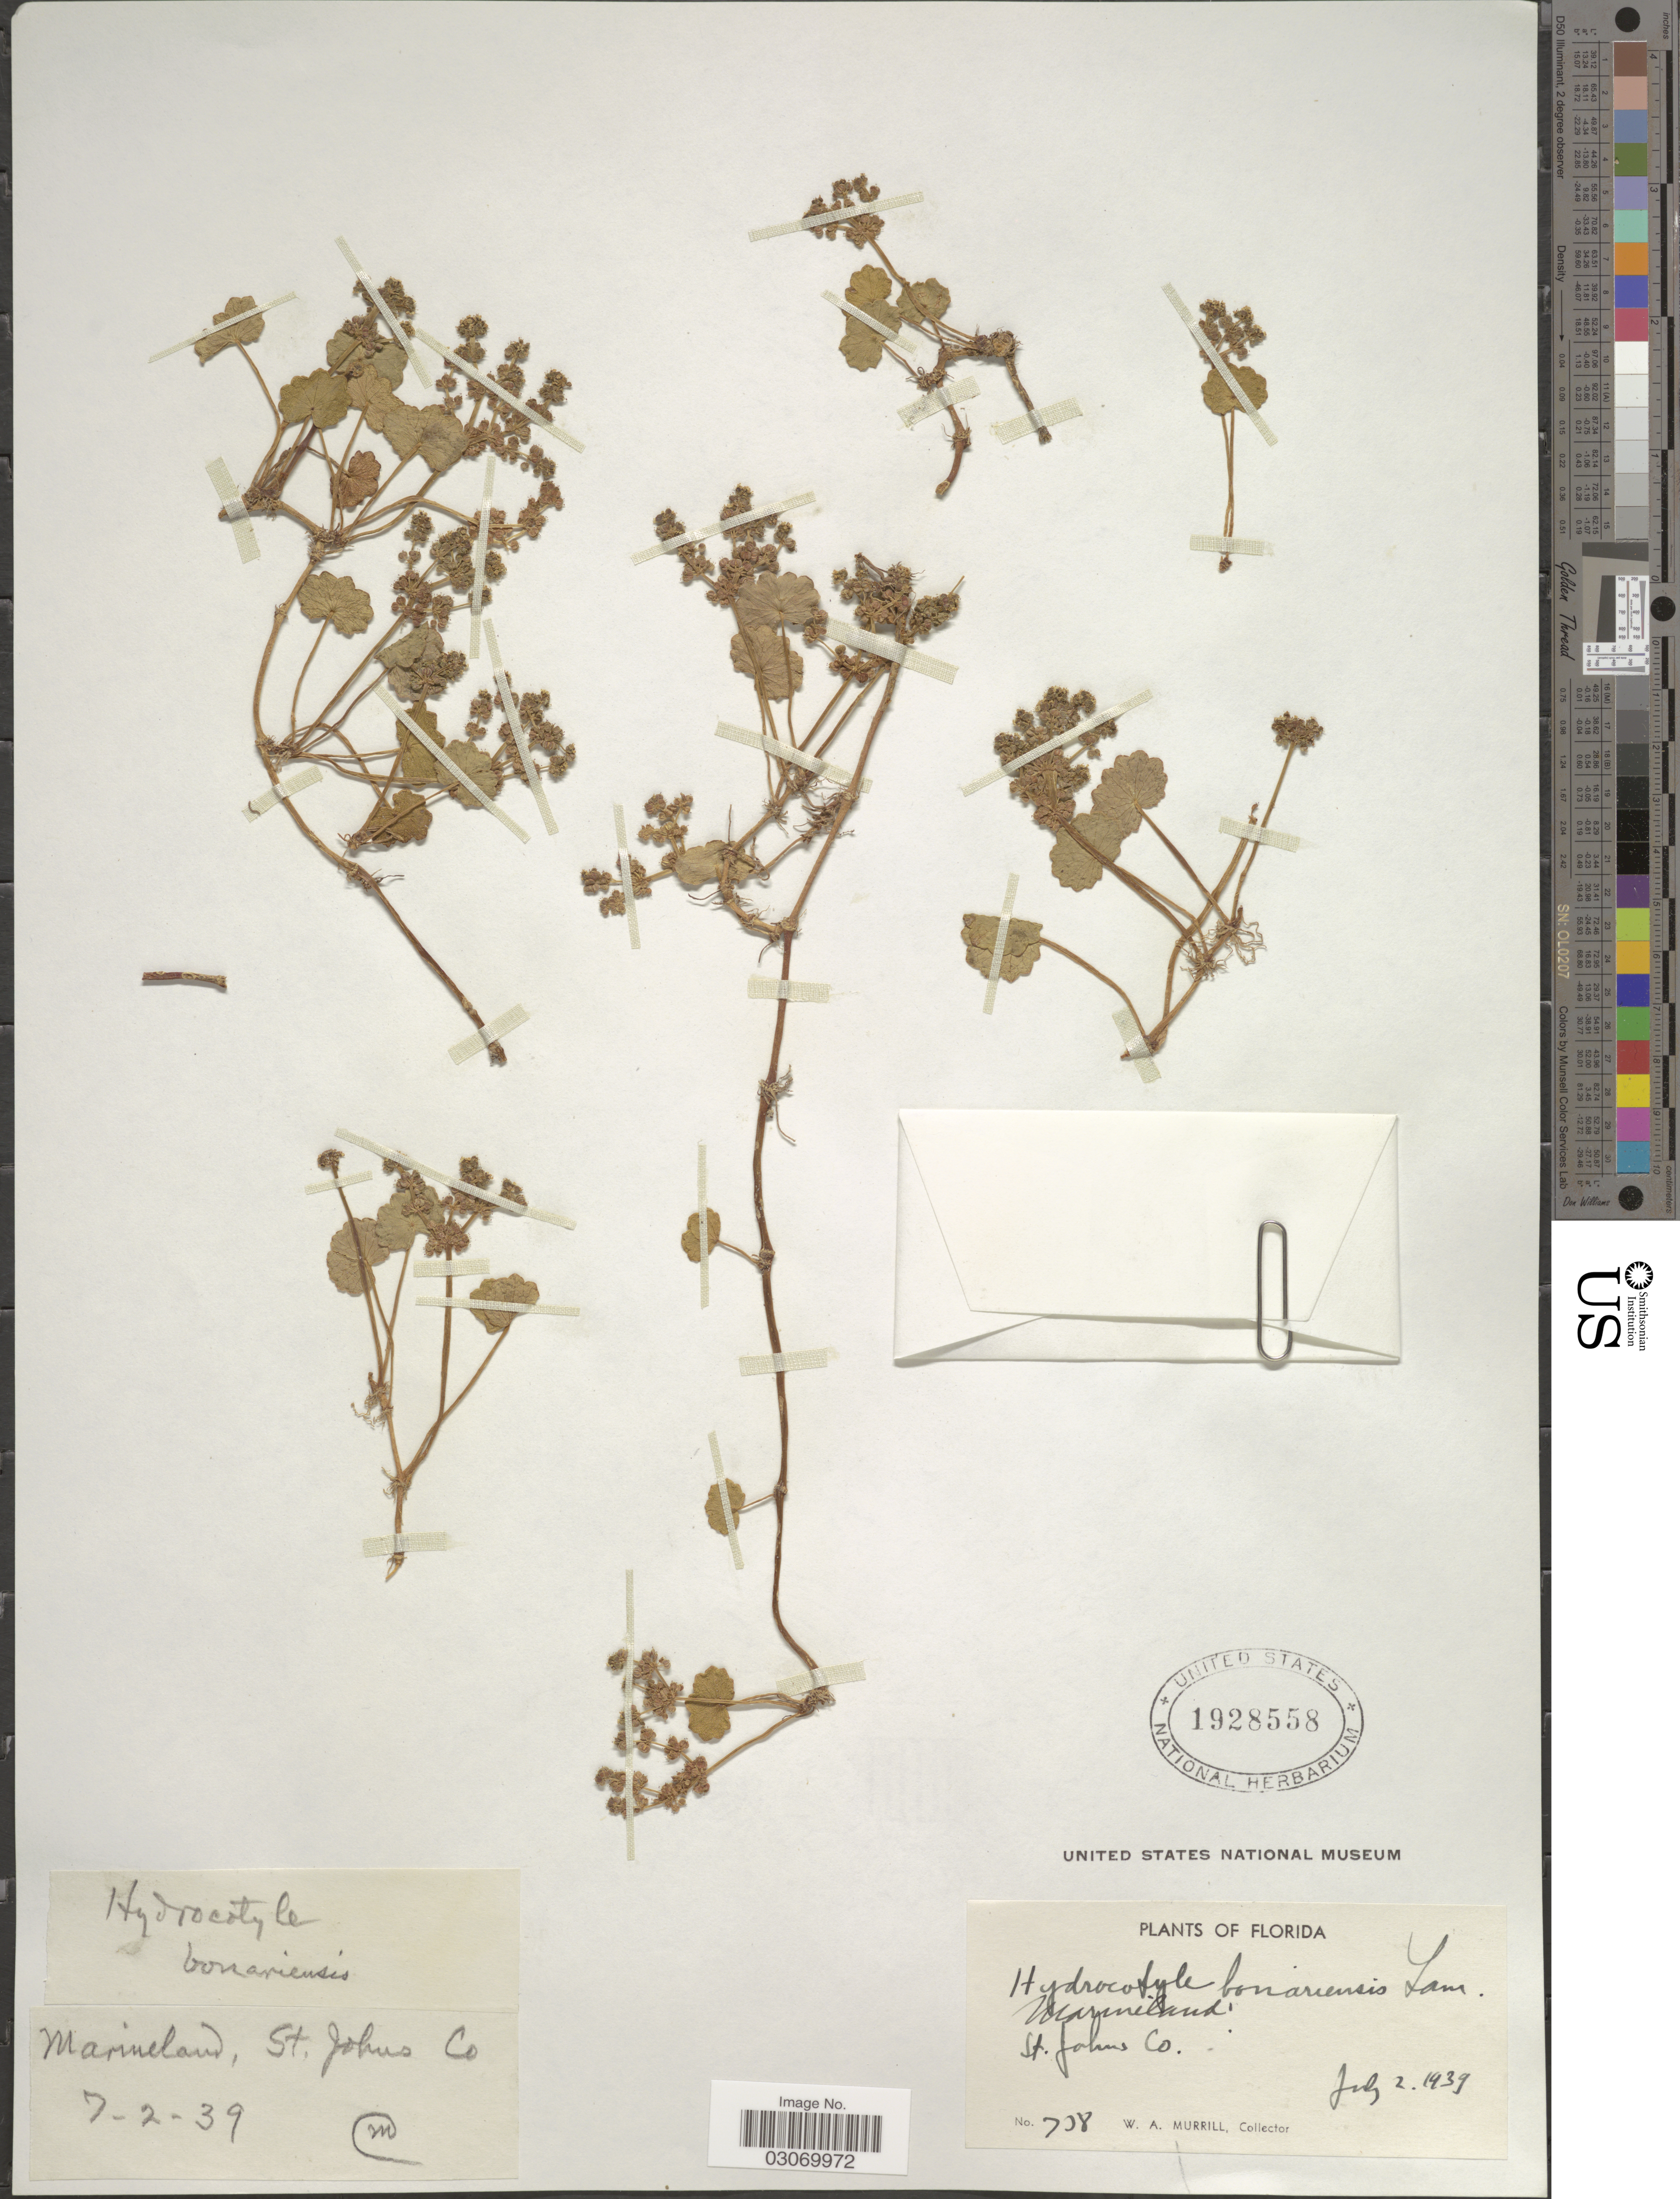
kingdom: Plantae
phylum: Tracheophyta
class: Magnoliopsida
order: Apiales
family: Araliaceae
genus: Hydrocotyle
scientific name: Hydrocotyle bonariensis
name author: Lam.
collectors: W. A. Murrill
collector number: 738*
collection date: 1939-07-02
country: United States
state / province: Florida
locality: Marineland, St. Johns Co.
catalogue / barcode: US 1928558